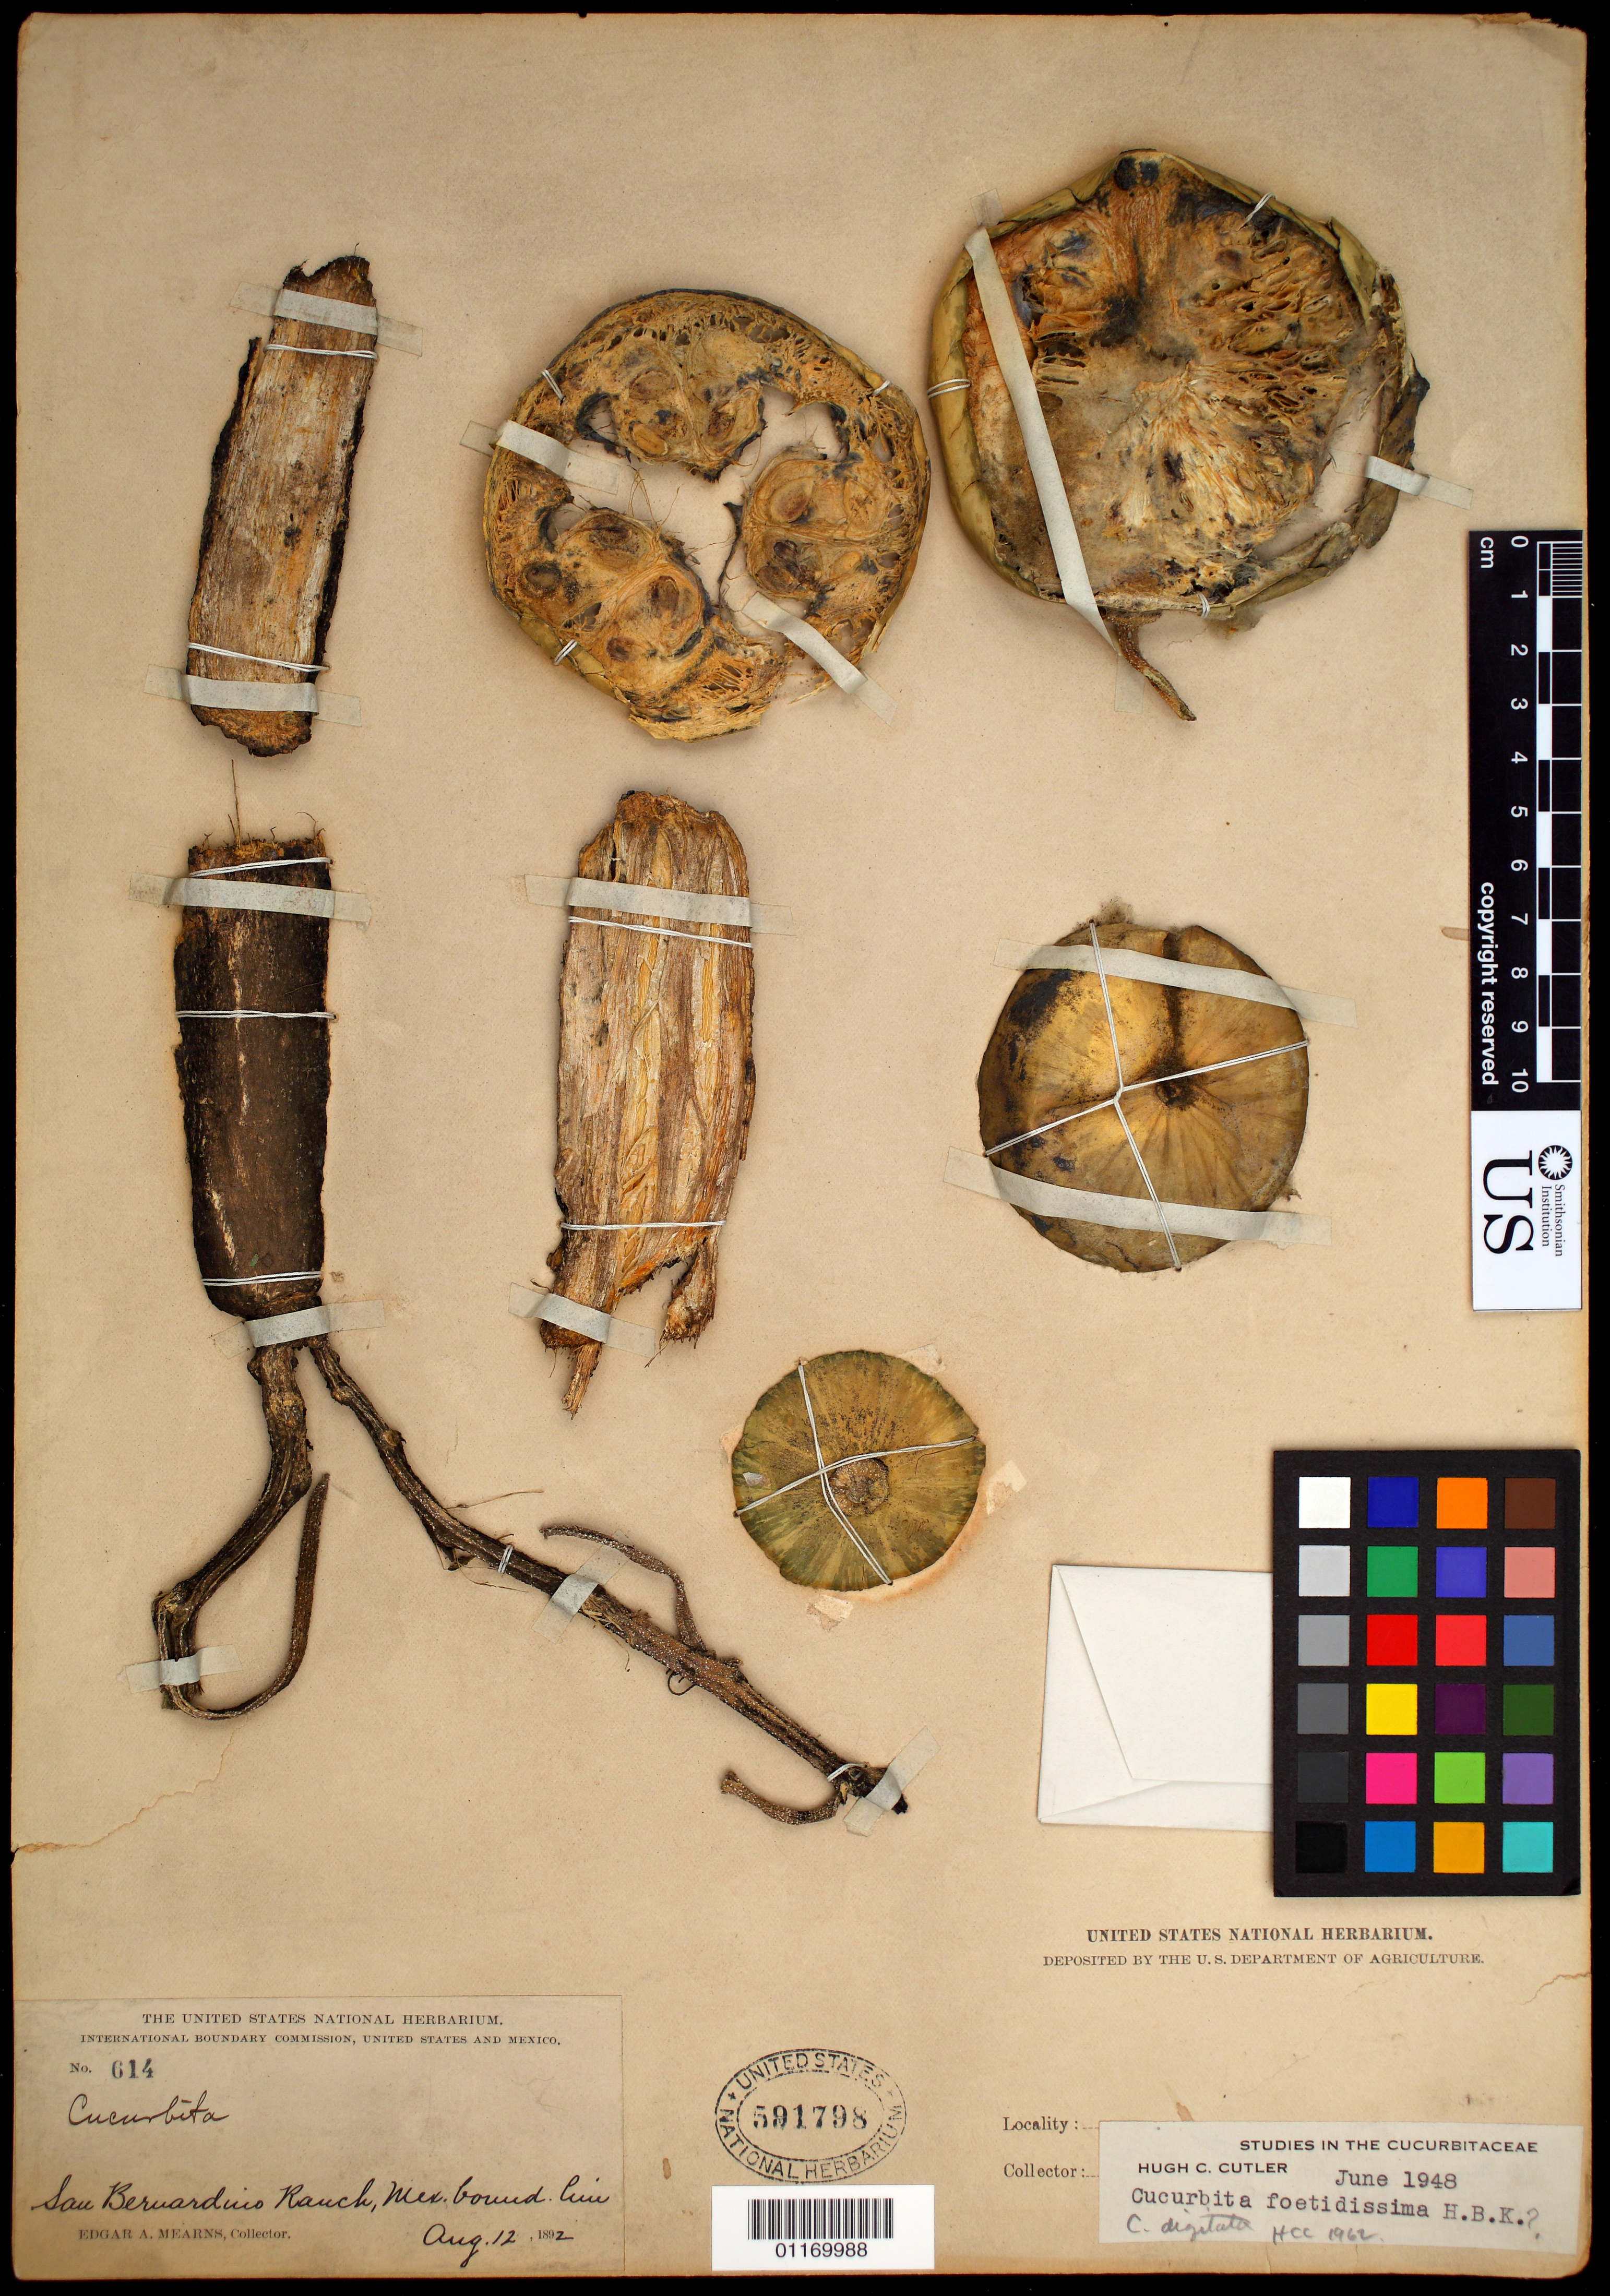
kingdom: Plantae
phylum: Tracheophyta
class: Magnoliopsida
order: Cucurbitales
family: Cucurbitaceae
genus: Cucurbita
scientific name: Cucurbita foetidissima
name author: Kunth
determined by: Cutler, H. C.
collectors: E. A. Mearns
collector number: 614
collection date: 1892-08-12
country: United States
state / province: Arizona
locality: San Bernardino Ranch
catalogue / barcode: US 591798